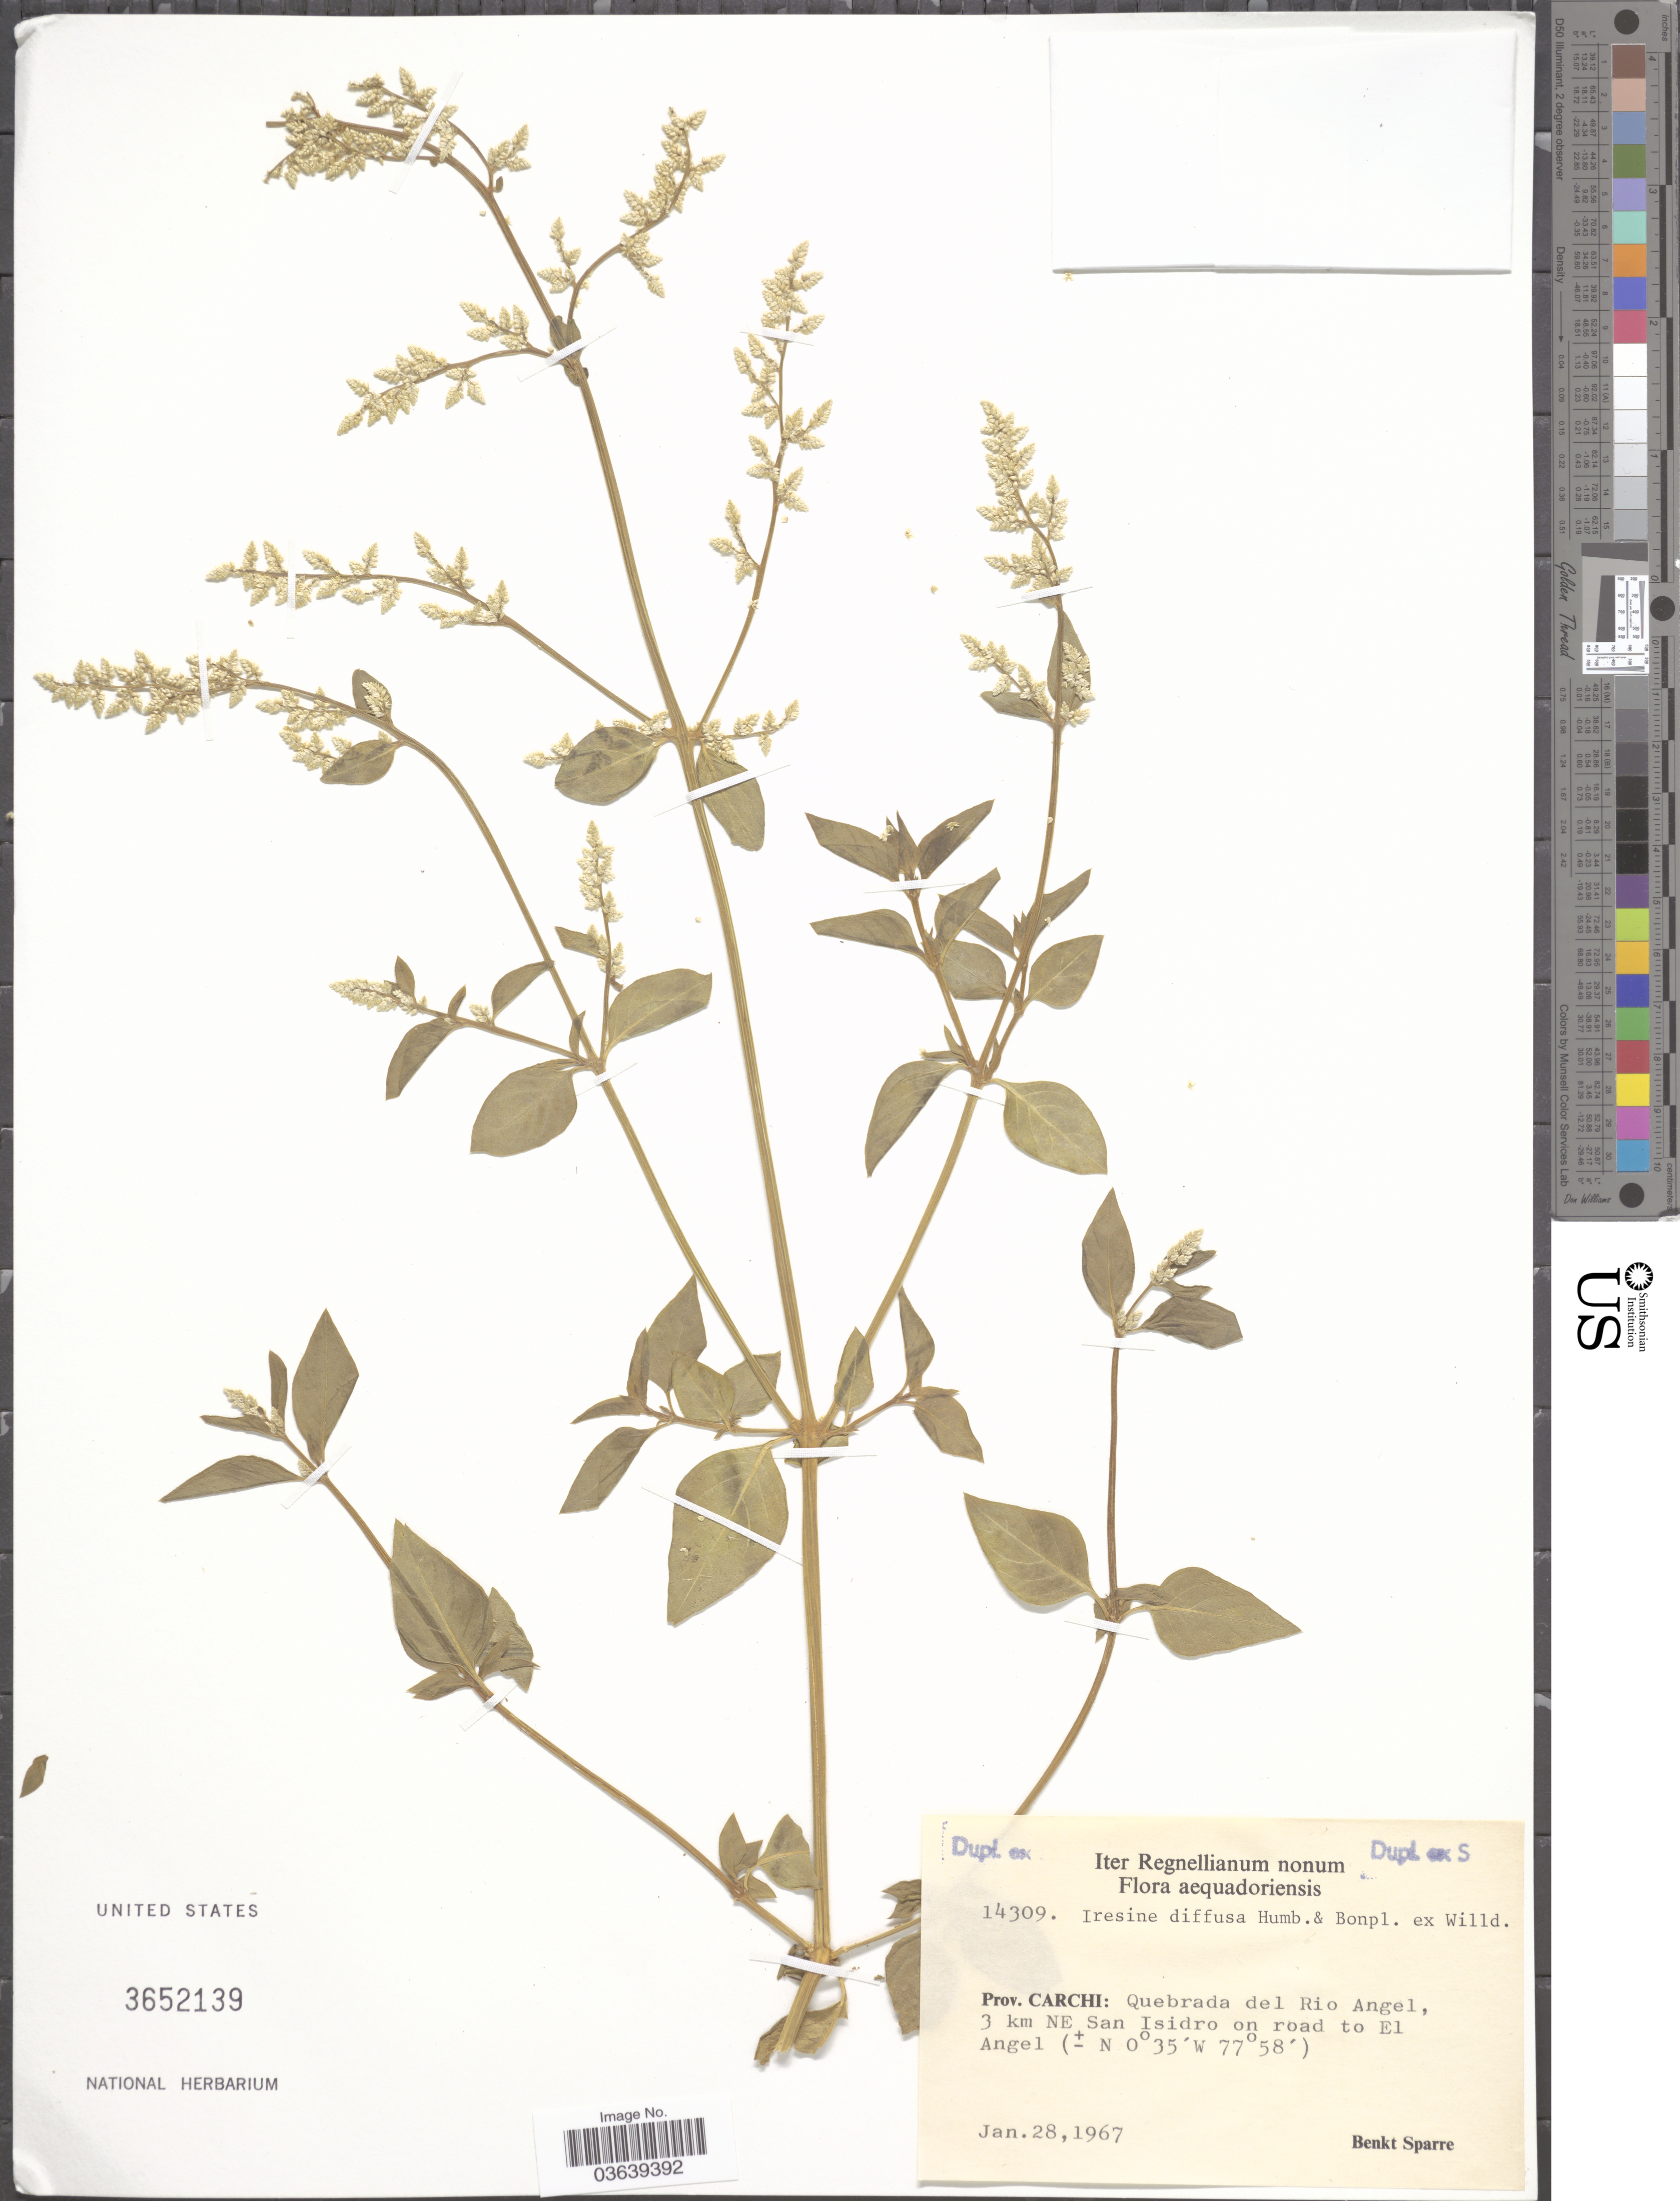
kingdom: Plantae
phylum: Tracheophyta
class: Magnoliopsida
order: Caryophyllales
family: Amaranthaceae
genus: Iresine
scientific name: Iresine diffusa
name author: Humb. & Bonpl. ex Willd.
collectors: B. Sparre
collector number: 14309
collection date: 1967-01-28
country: Ecuador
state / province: Carchi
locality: Aequadoriensis. Quebrada del Rio Angel, 3 km NE San Isidro on road to El Angel.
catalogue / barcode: US 3652139